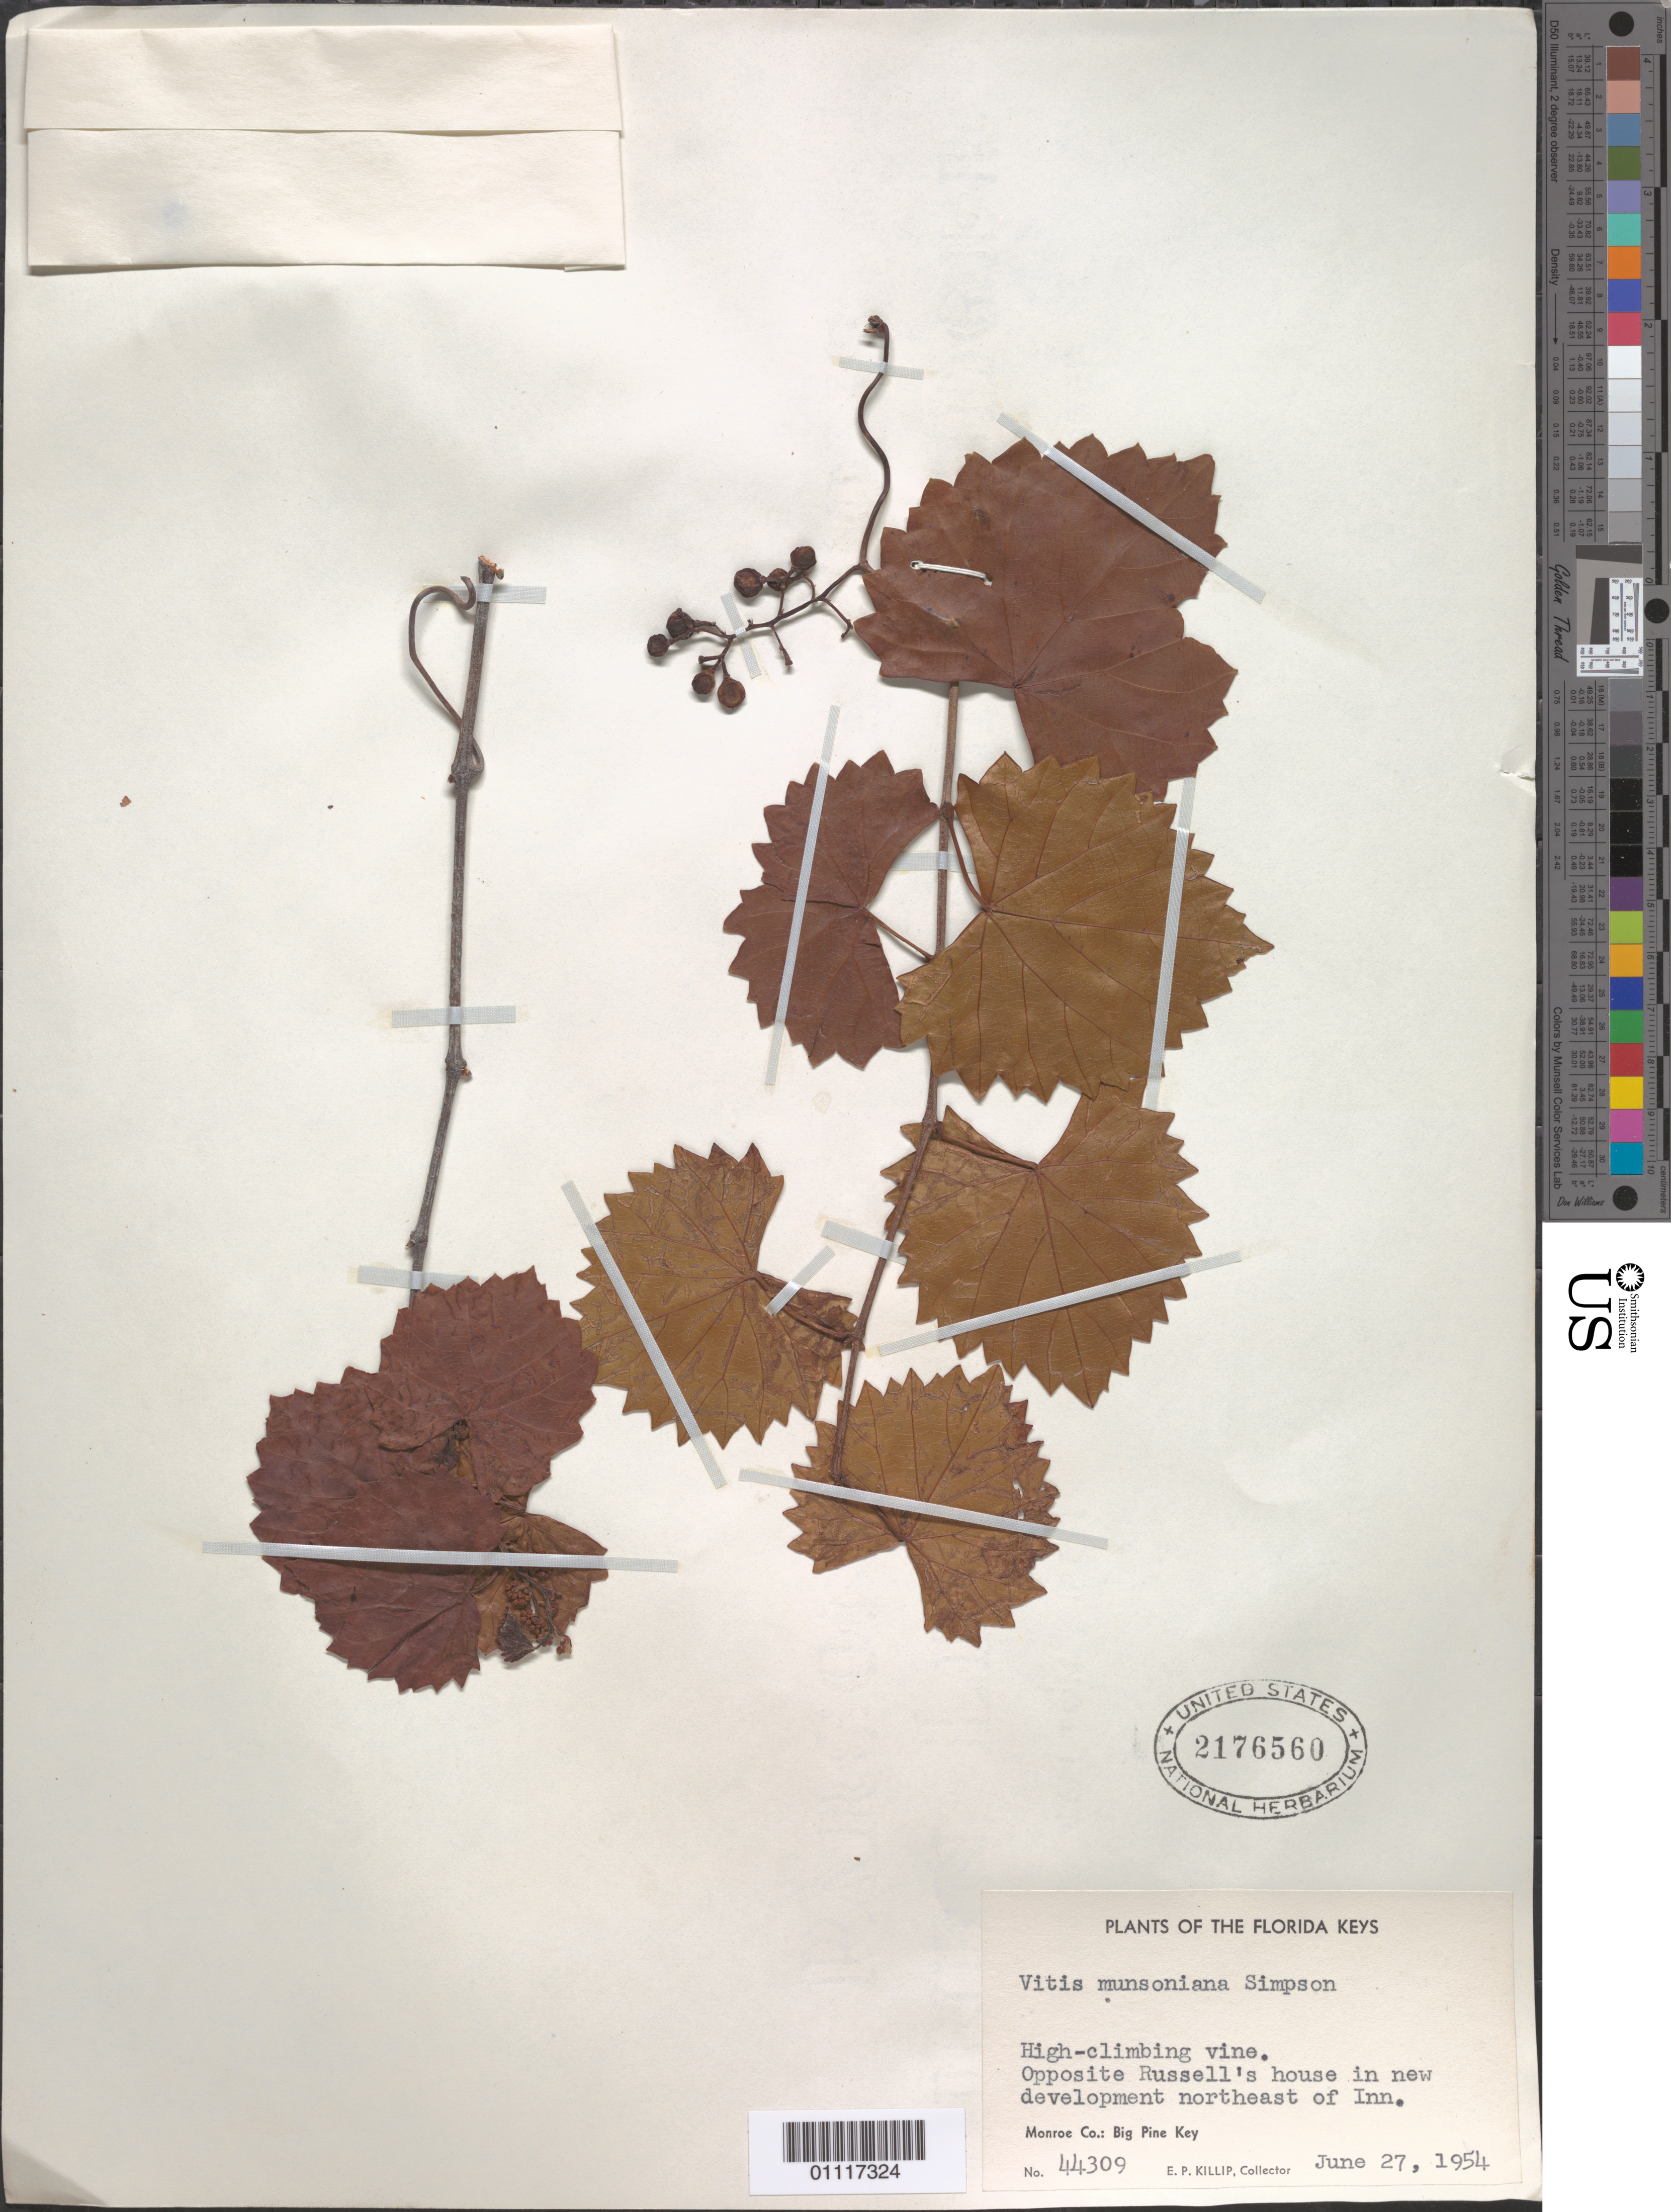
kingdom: Plantae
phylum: Tracheophyta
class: Magnoliopsida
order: Vitales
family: Vitaceae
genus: Vitis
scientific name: Vitis munsoniana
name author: J.H. Simpson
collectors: E. P. Killip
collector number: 44309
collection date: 1954-06-27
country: United States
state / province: Florida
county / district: Monroe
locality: Opposite Russell's house in new development northeast of Inn. Big Pine Key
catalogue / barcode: US 2176560